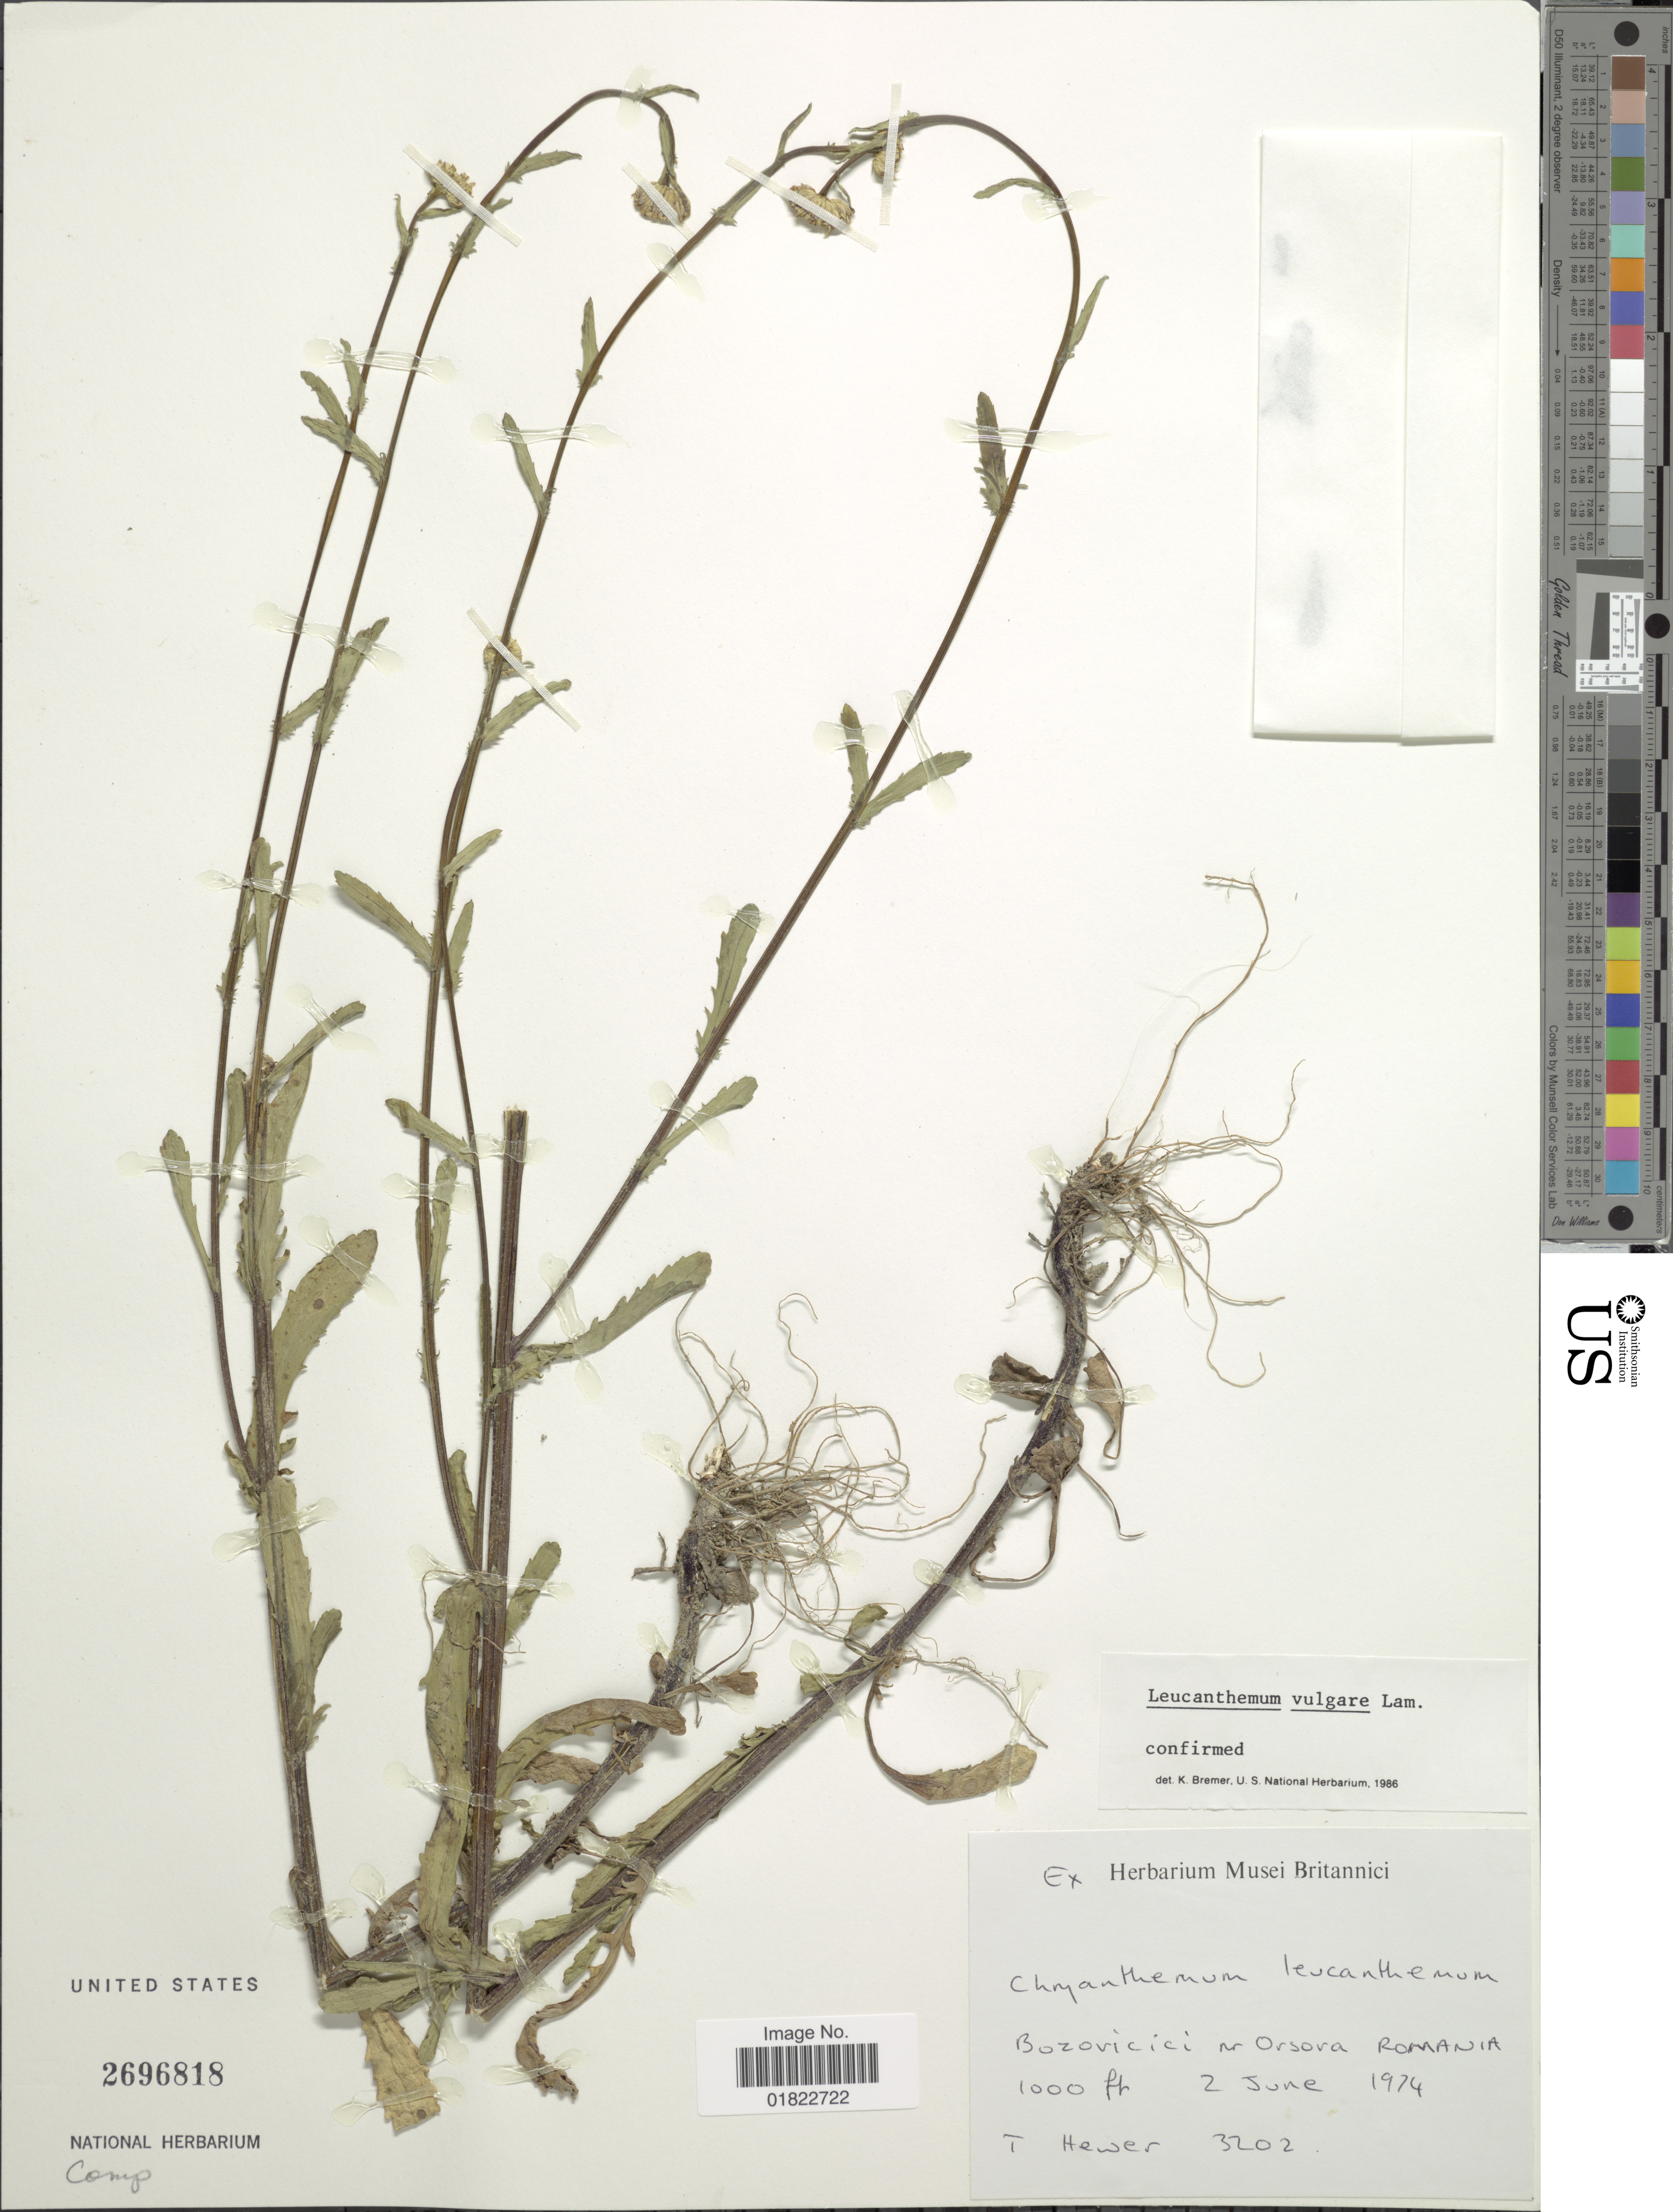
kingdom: Plantae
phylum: Tracheophyta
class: Magnoliopsida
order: Asterales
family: Asteraceae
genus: Leucanthemum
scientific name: Leucanthemum vulgare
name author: Lam.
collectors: T. Hewer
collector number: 3202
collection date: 1974-06-02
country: Romania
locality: Bozovicici nr Orsora Romania.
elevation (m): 305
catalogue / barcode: US 2696818